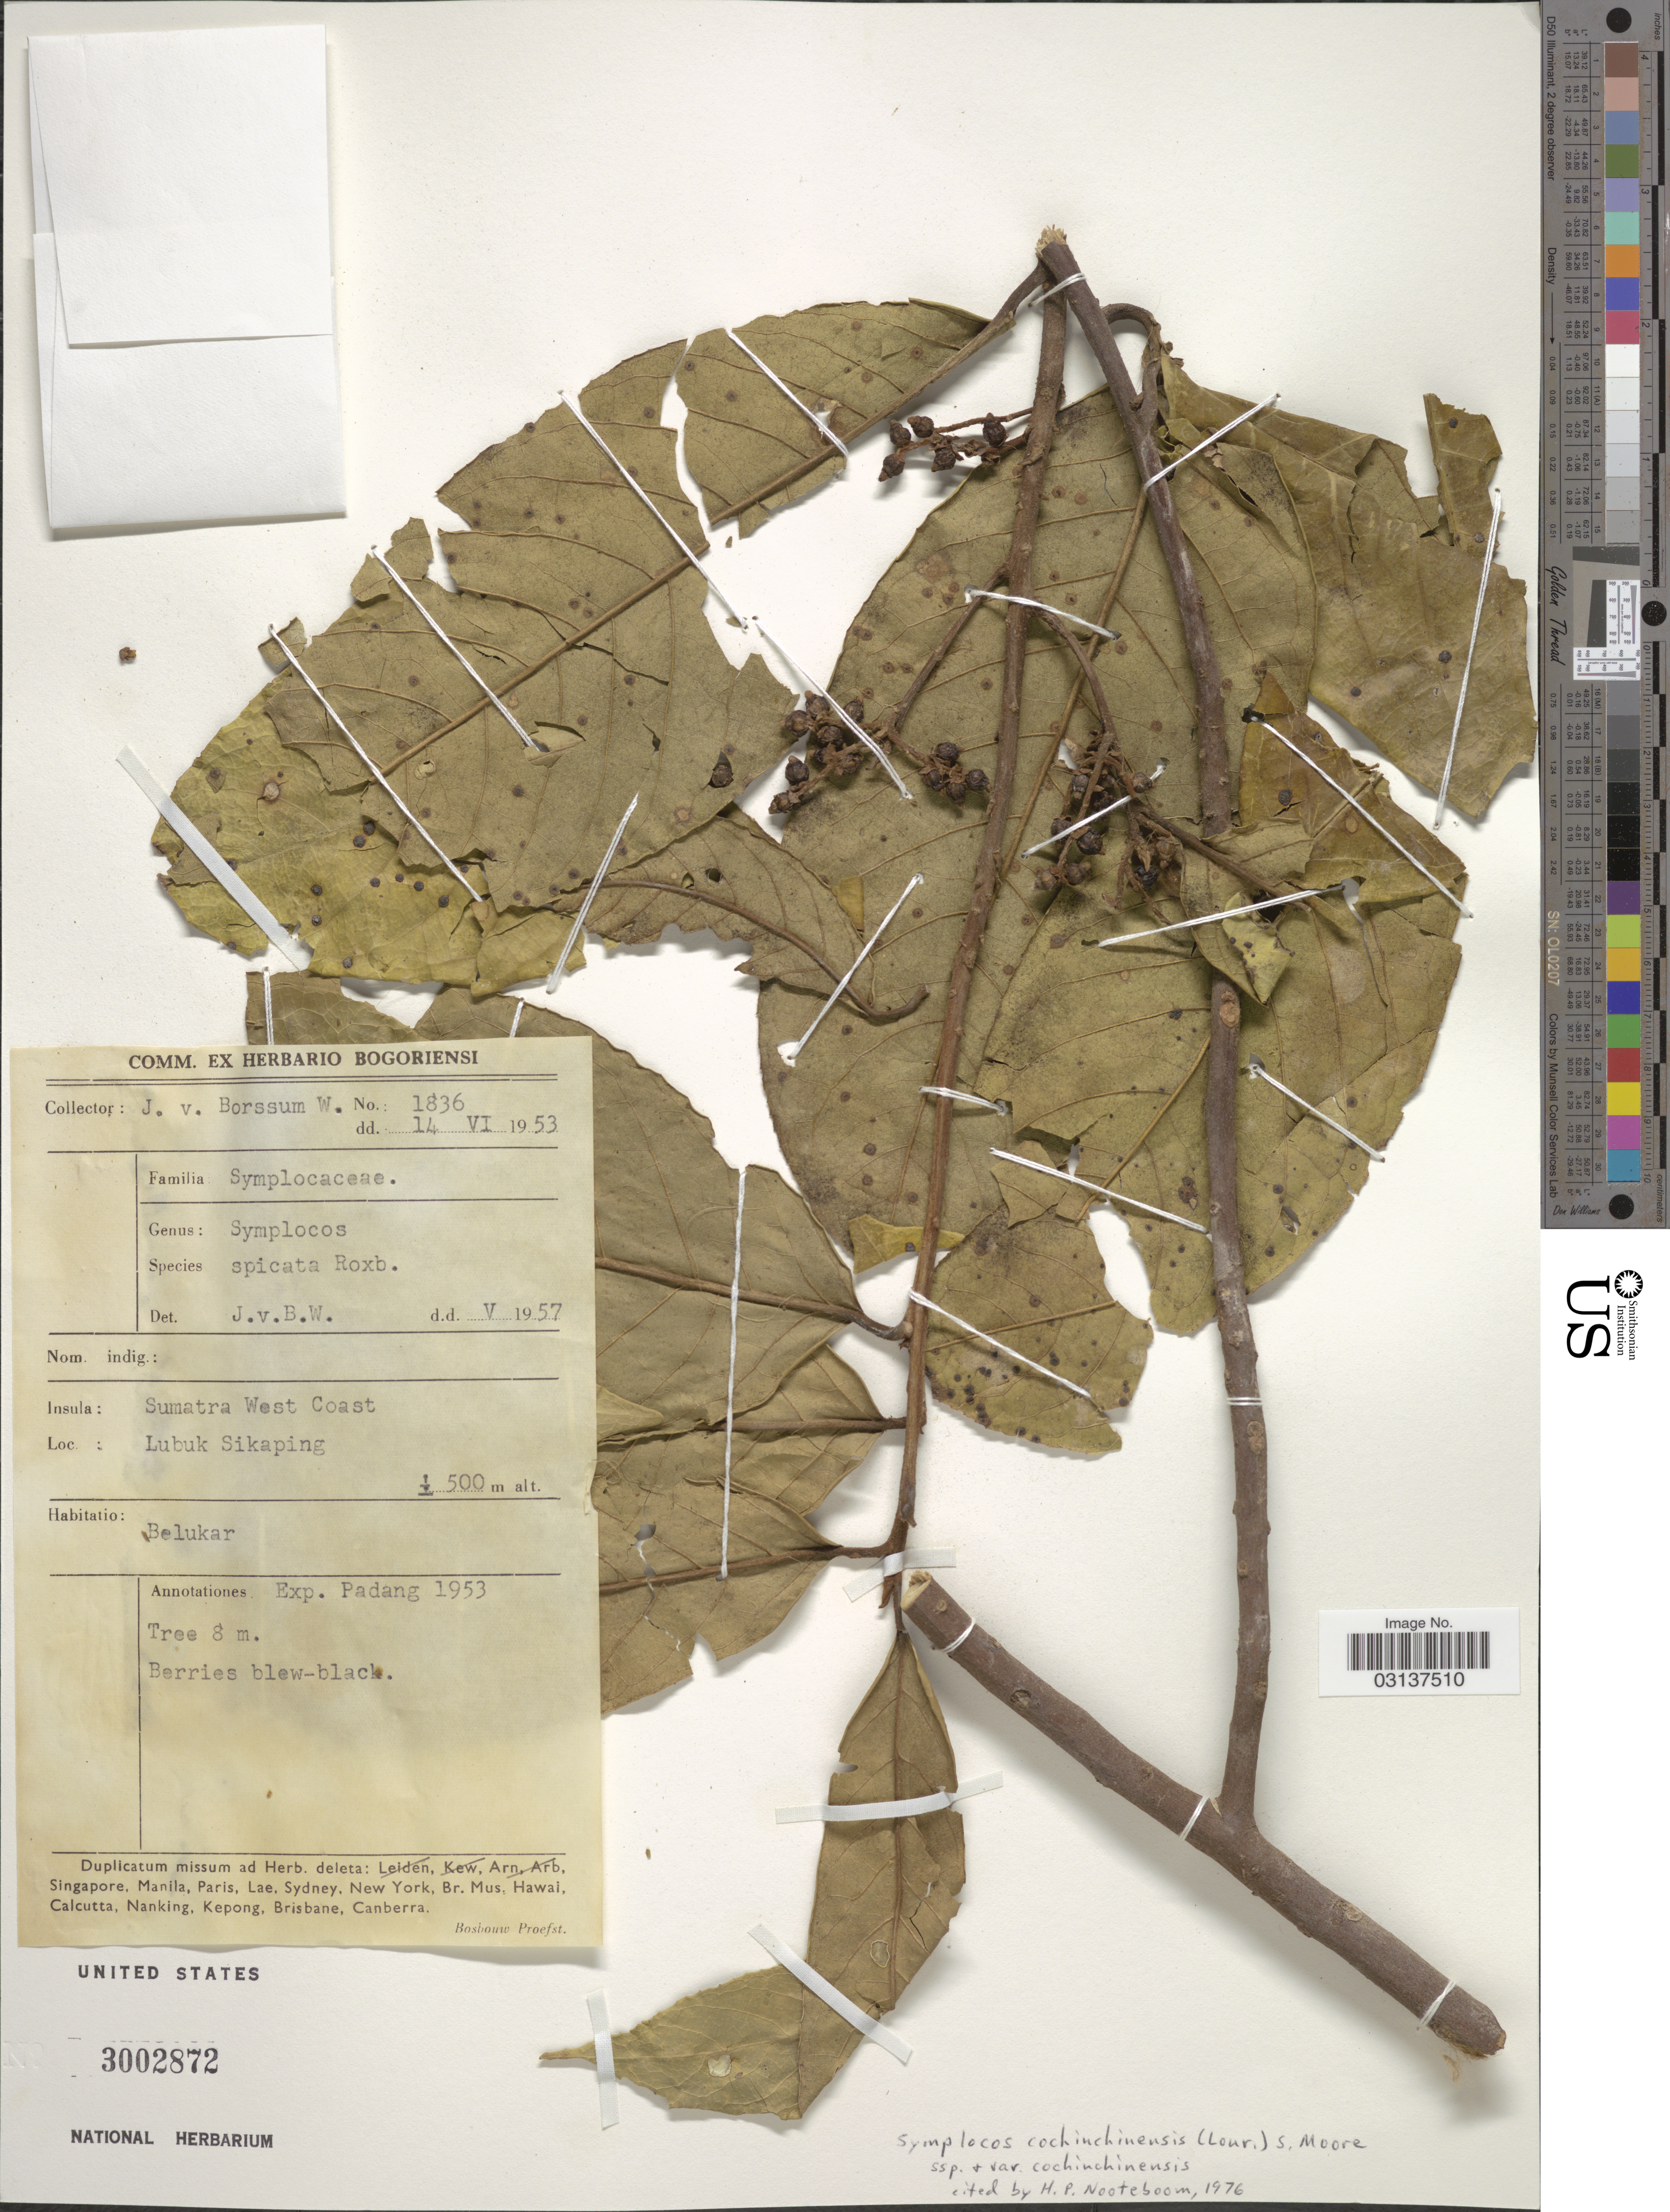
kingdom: Plantae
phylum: Tracheophyta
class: Magnoliopsida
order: Ericales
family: Symplocaceae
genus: Symplocos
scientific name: Symplocos cochinchinensis subsp. cochinchinensis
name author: (Lour.) S. Moore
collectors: J. Borssum Waalkes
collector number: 1836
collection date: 1953-06-14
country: Indonesia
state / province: Sumatra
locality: Sumatra West Coast, Lubuk Sikaping.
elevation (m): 500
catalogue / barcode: US 3002872